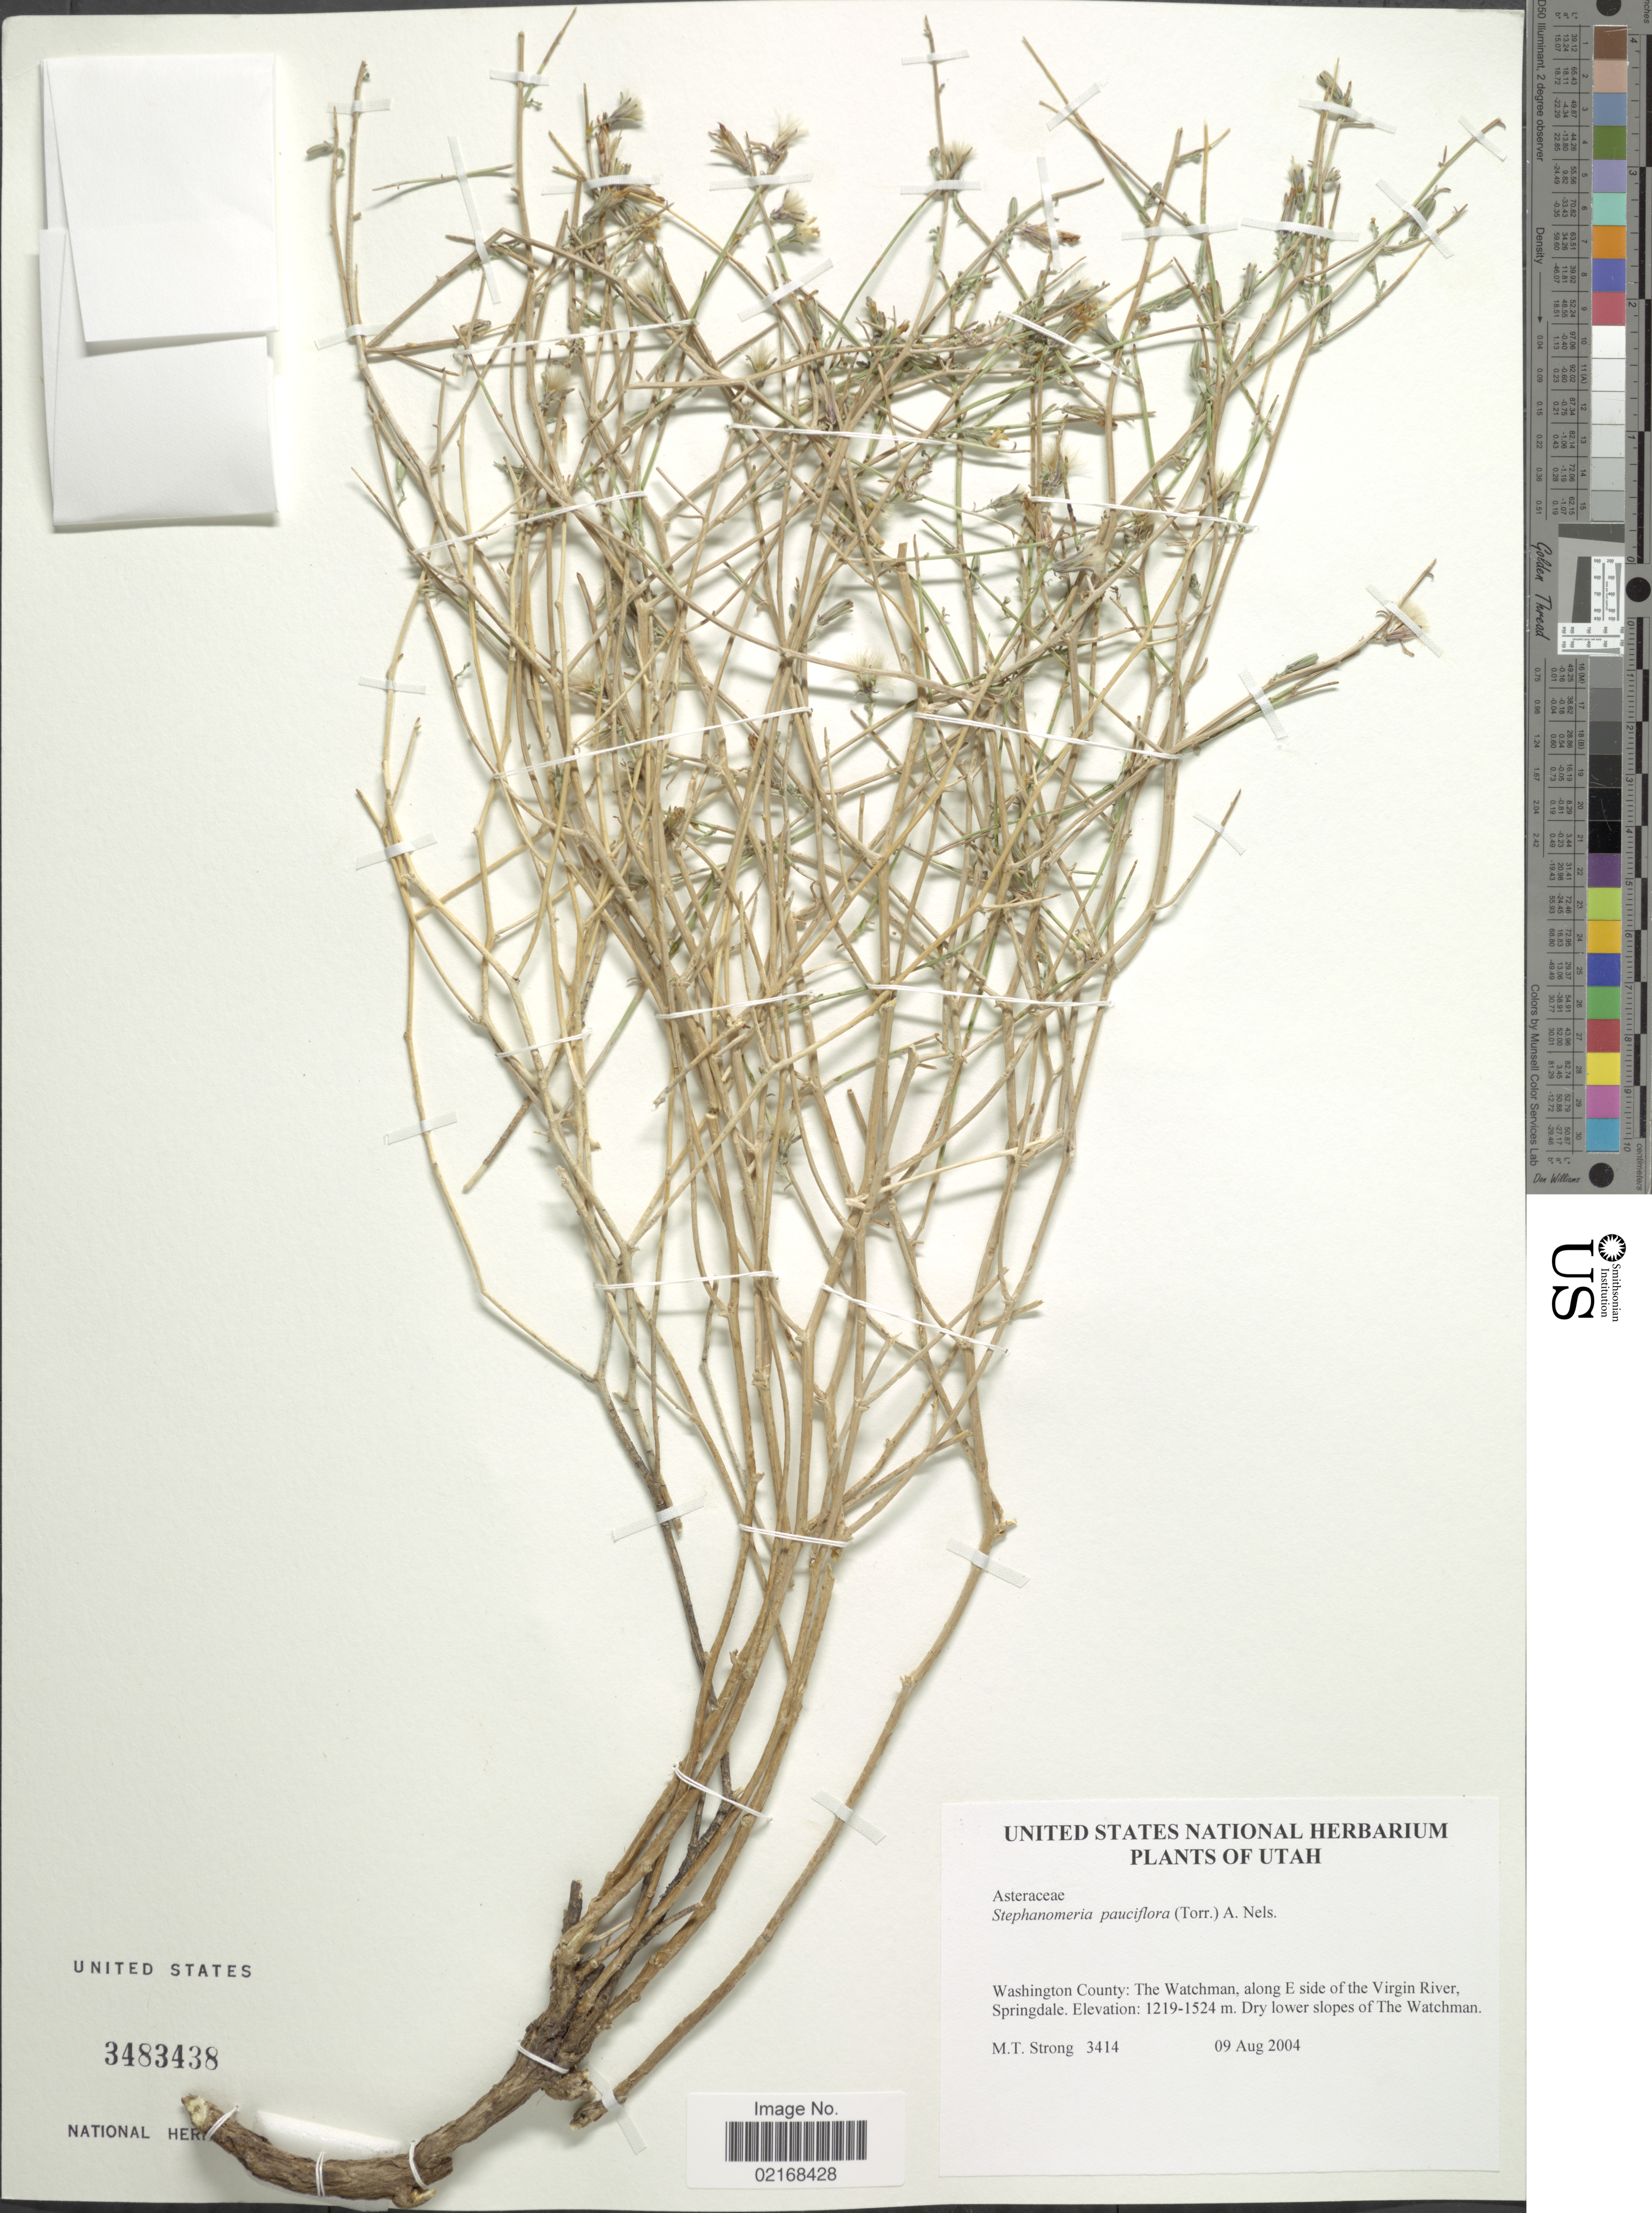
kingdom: Plantae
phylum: Tracheophyta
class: Magnoliopsida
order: Asterales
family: Asteraceae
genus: Stephanomeria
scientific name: Stephanomeria pauciflora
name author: (Torr.) A. Nelson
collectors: M. T. Strong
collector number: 3414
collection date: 2004-08-09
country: United States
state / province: Utah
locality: Washington County: The Watchman, along E side of the Virgin River, Springdale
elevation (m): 1219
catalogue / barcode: US 3483438